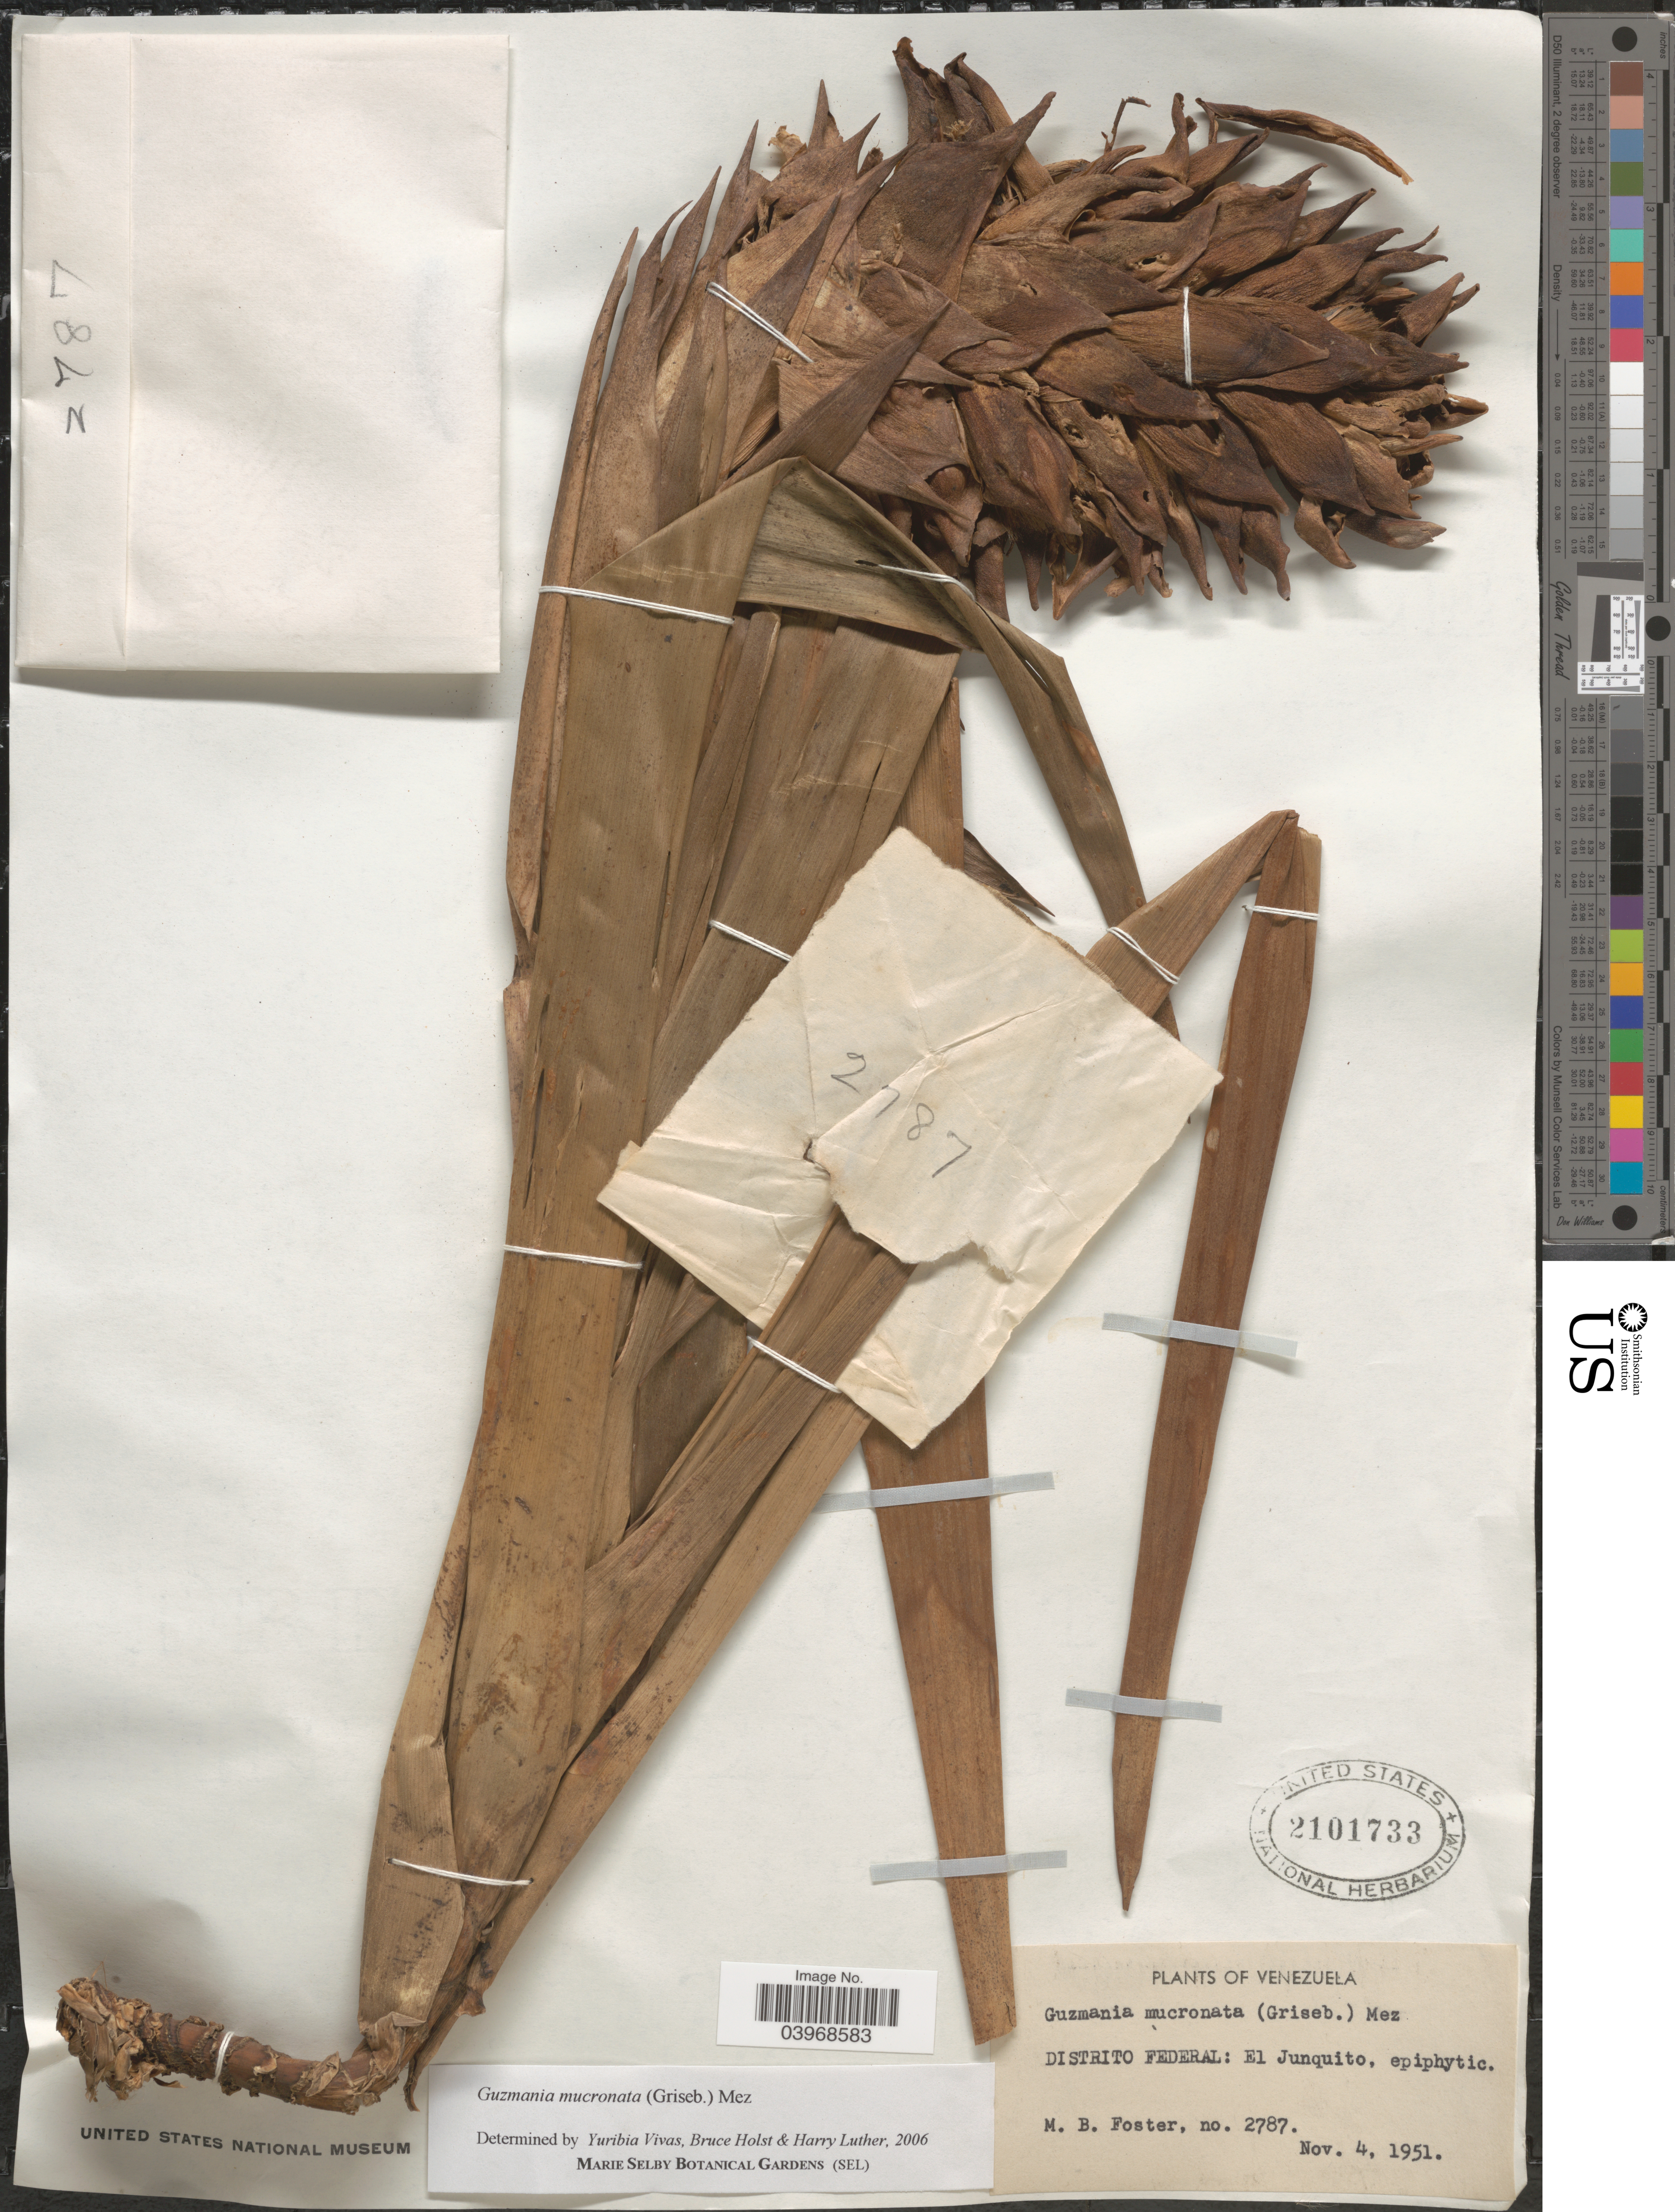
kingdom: Plantae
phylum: Tracheophyta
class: Liliopsida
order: Poales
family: Bromeliaceae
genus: Guzmania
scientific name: Guzmania mucronata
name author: (Griseb.) Mez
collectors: M. B. Foster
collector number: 2787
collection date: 1951-11-04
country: Venezuela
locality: Distrito Federal: El Junquito.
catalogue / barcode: US 2101733